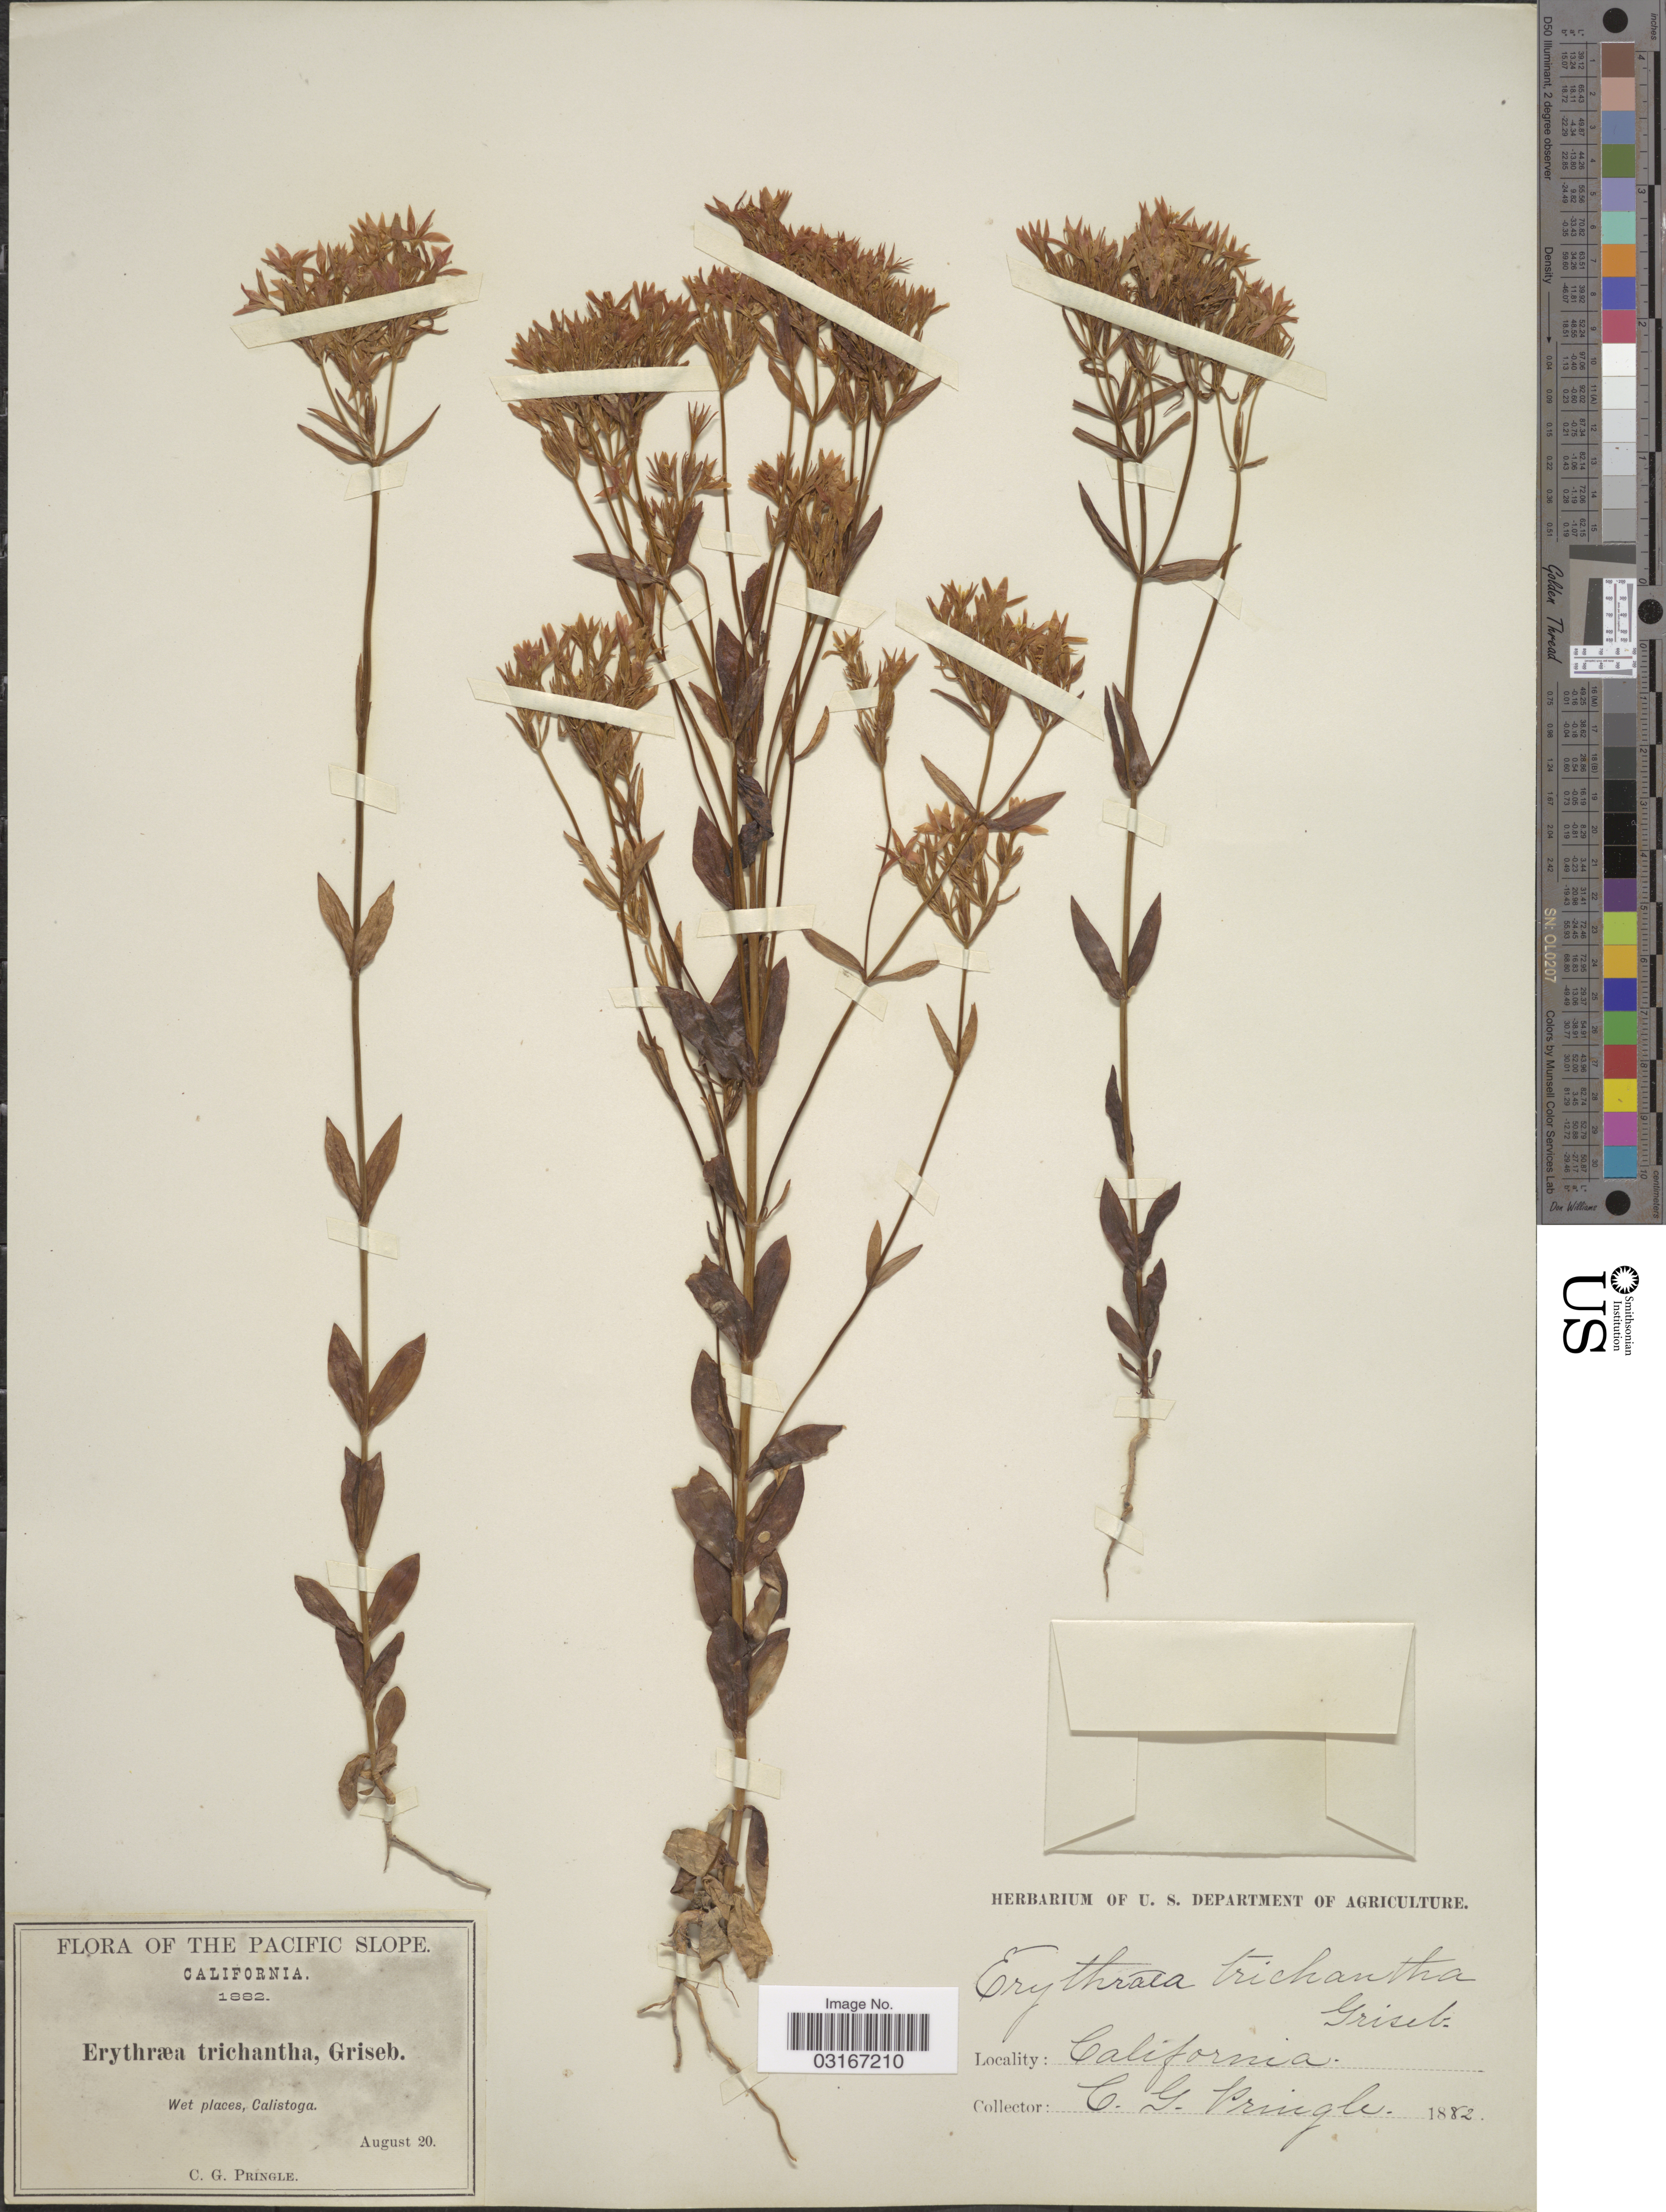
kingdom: Plantae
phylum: Tracheophyta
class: Magnoliopsida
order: Gentianales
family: Gentianaceae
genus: Centaurium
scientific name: Centaurium trichanthum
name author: (Griseb.) B.L. Rob.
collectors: C. G. Pringle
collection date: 1882-08-20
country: United States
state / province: California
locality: Pacific Slope. Wet places, Calistoga.